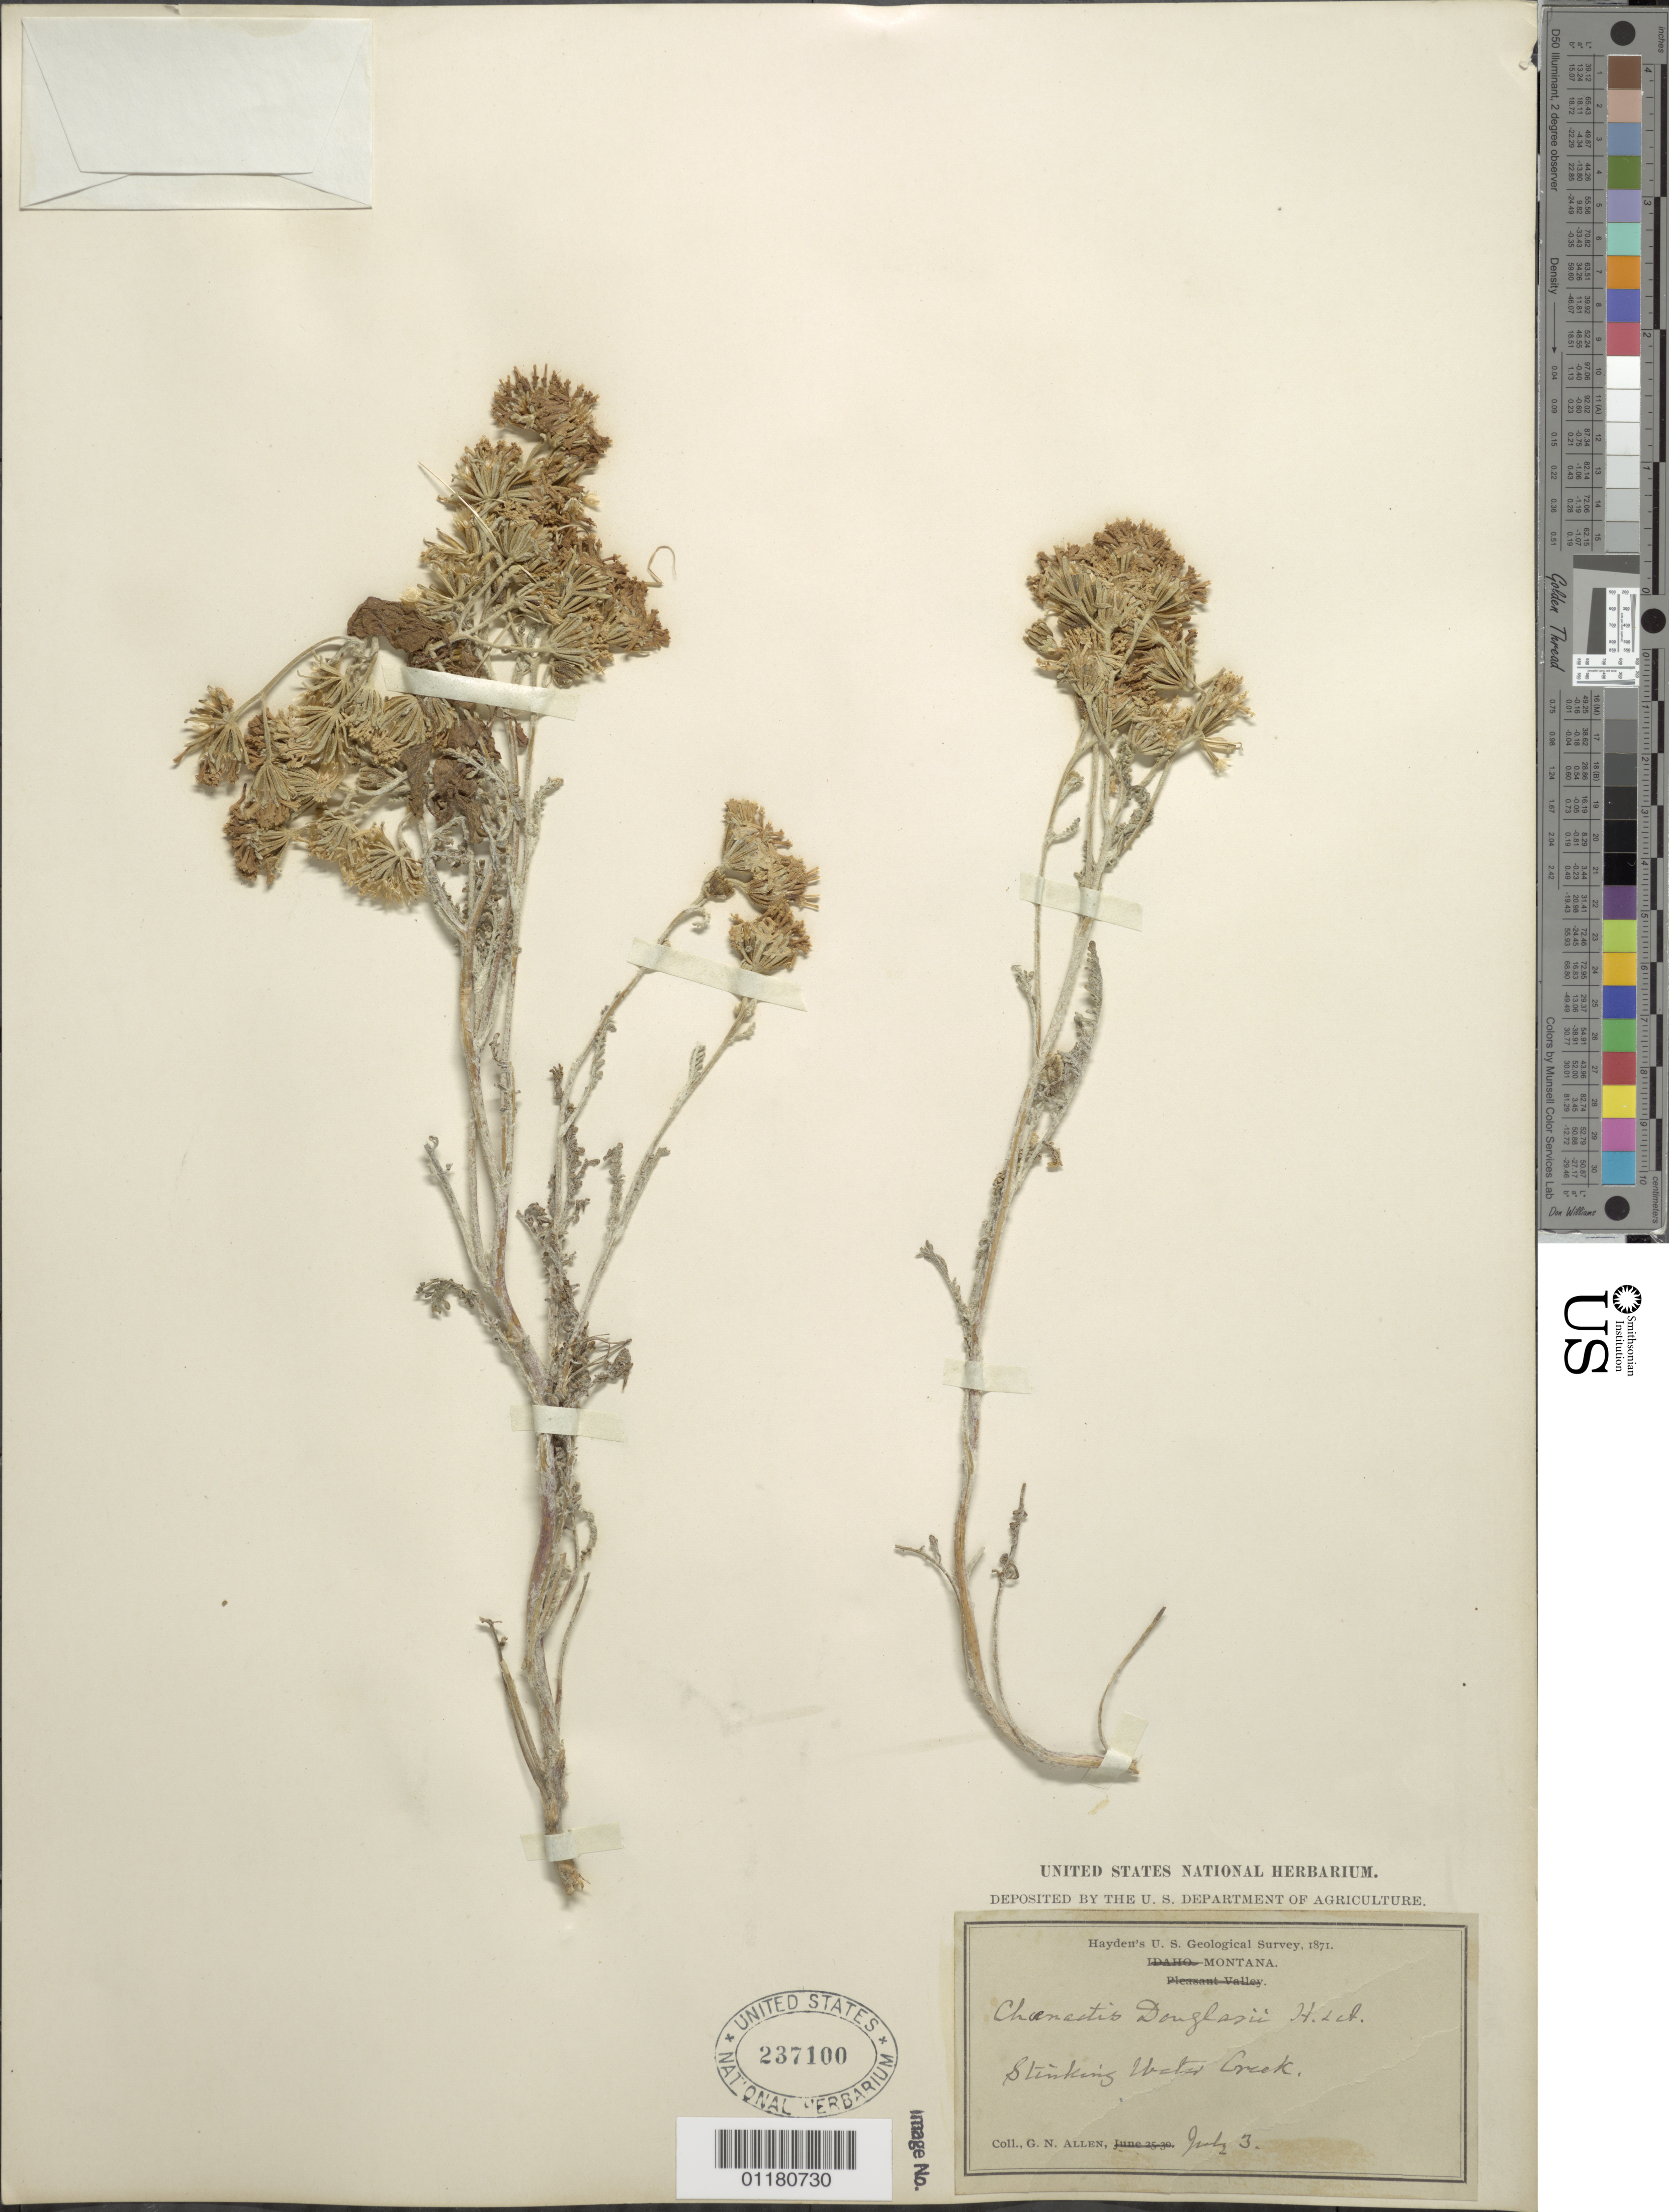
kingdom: Plantae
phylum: Tracheophyta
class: Magnoliopsida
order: Asterales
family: Asteraceae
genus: Chaenactis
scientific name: Chaenactis douglasii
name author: Hook. & Arn.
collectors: G. N. Allen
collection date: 1871-07-03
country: United States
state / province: Montana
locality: Stinking Water Creek.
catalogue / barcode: US 237100